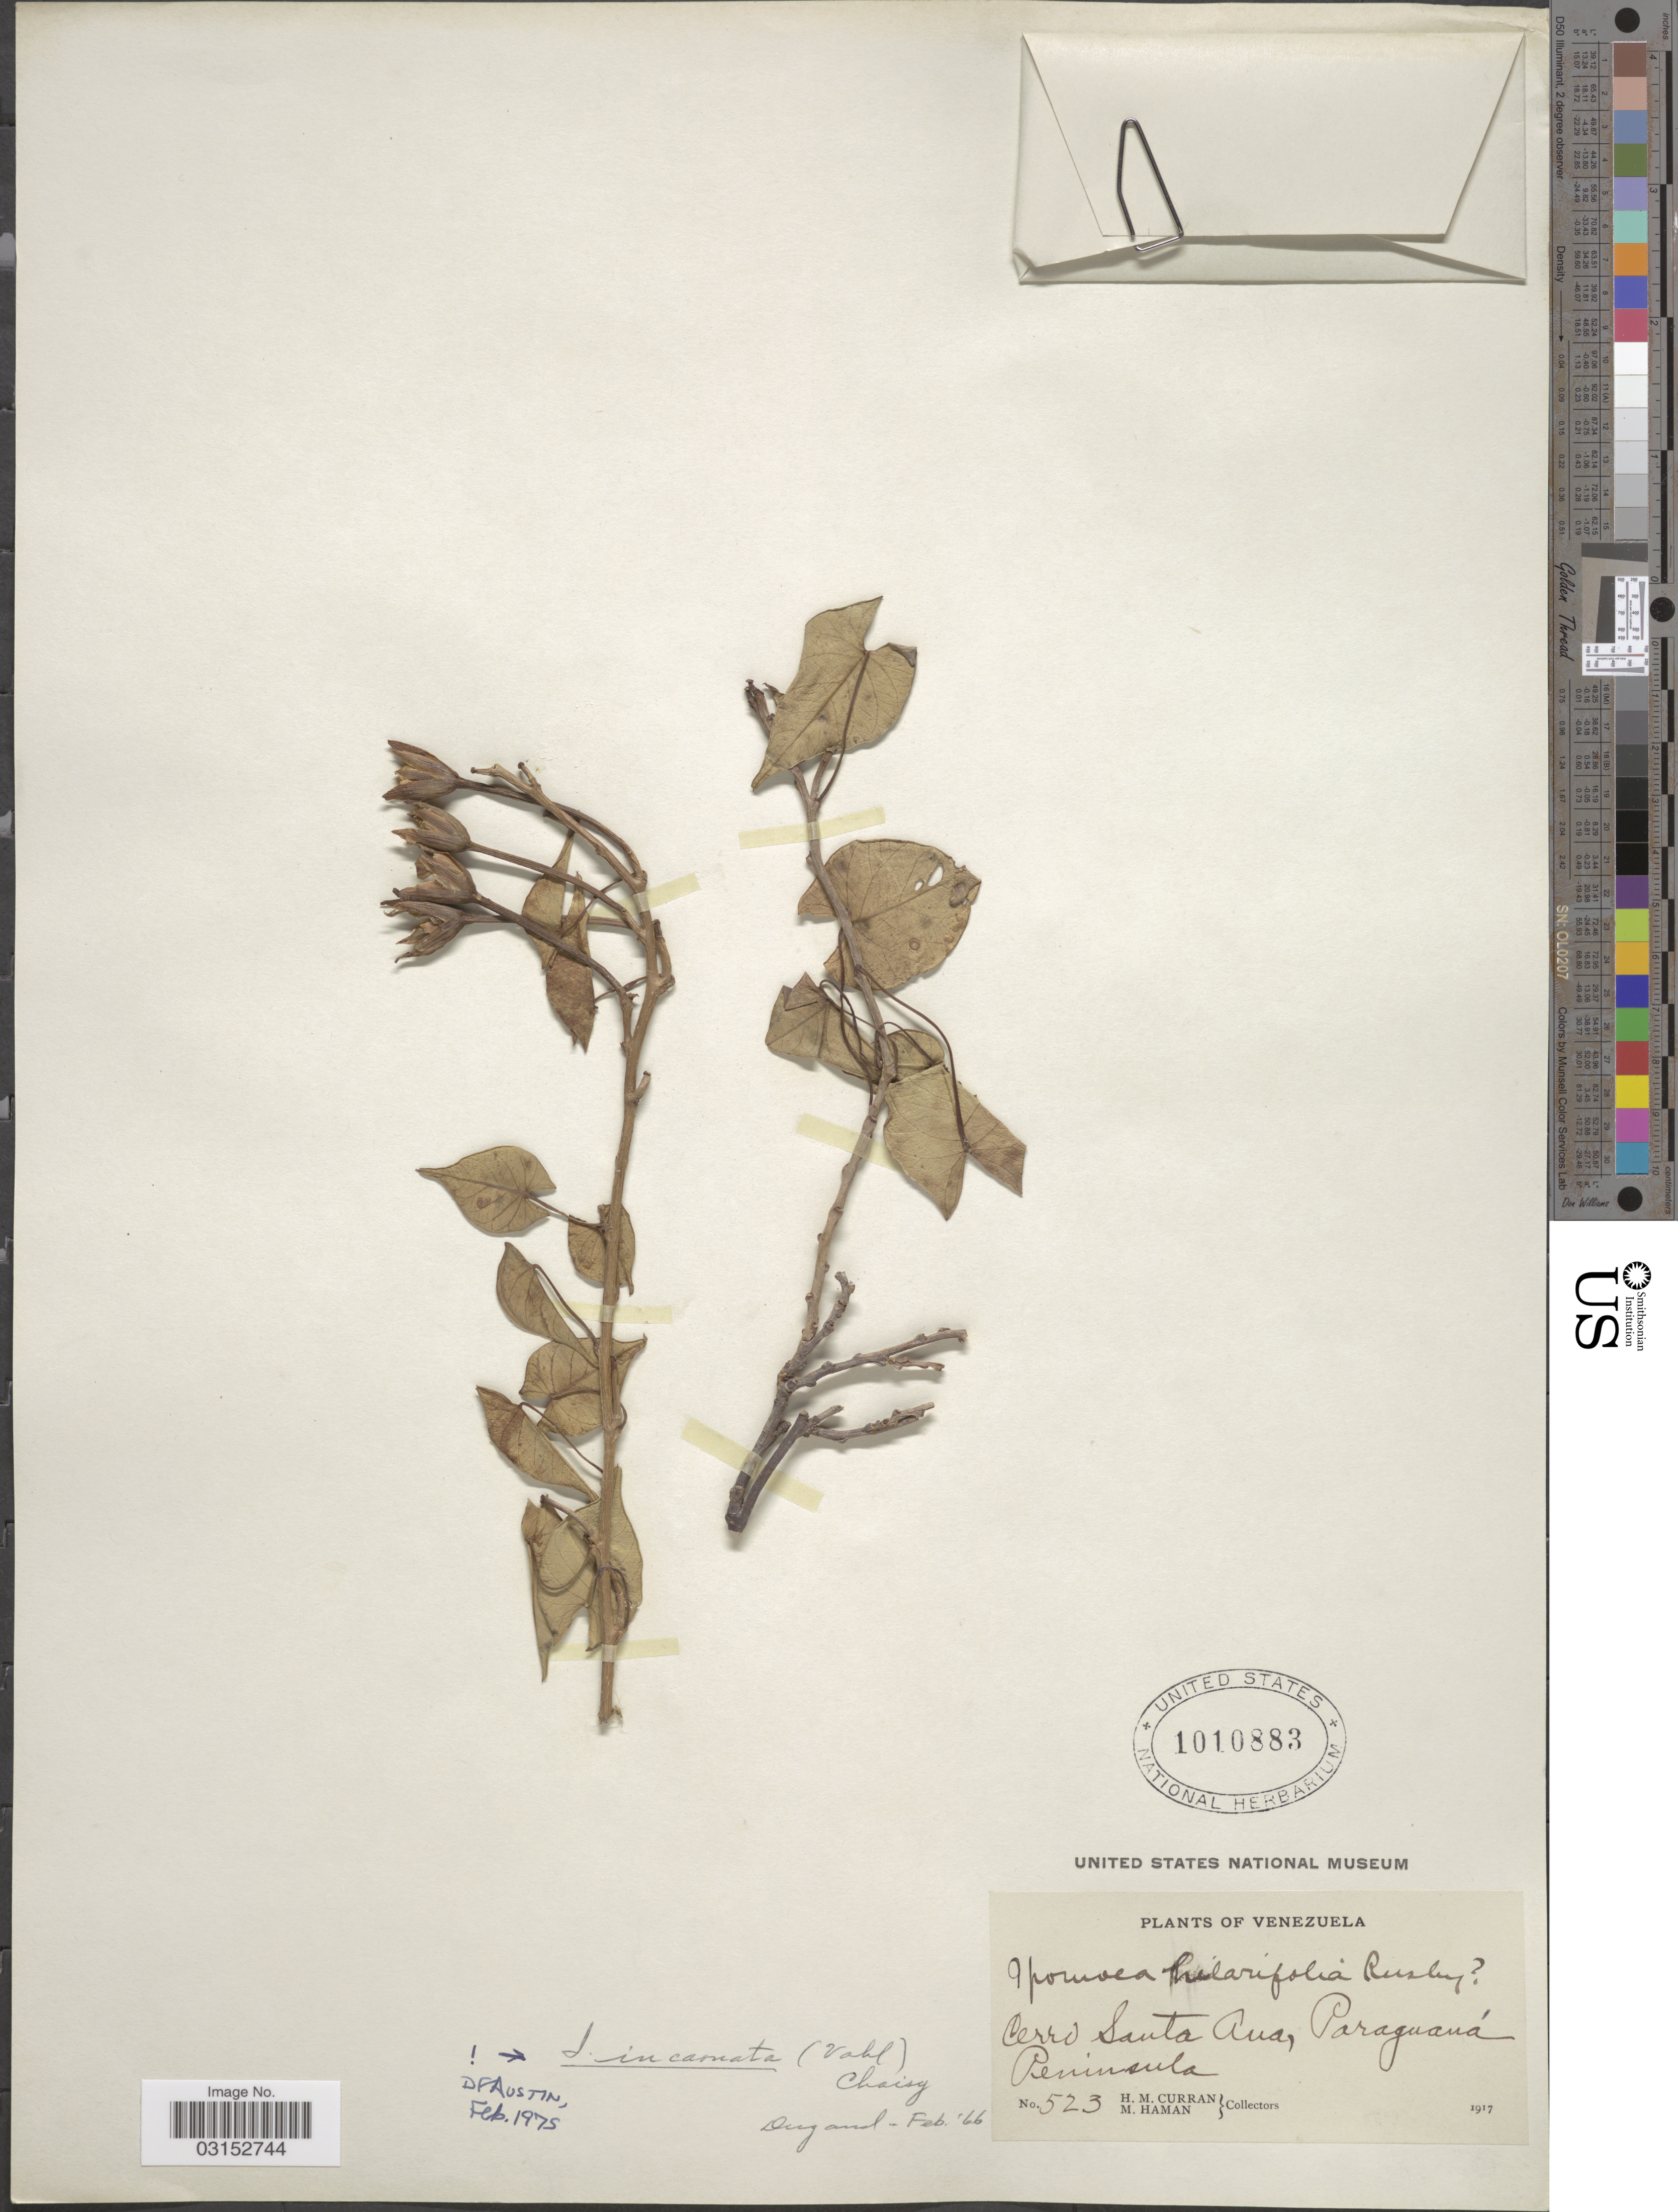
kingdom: Plantae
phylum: Tracheophyta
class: Magnoliopsida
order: Solanales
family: Convolvulaceae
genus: Ipomoea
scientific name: Ipomoea incarnata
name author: (Vahl) Choisy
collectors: H. M. Curran & M. Haman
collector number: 523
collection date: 1917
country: Venezuela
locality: Cerro Santa Cruz, Paraguaná Peninsula.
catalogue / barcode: US 1010883